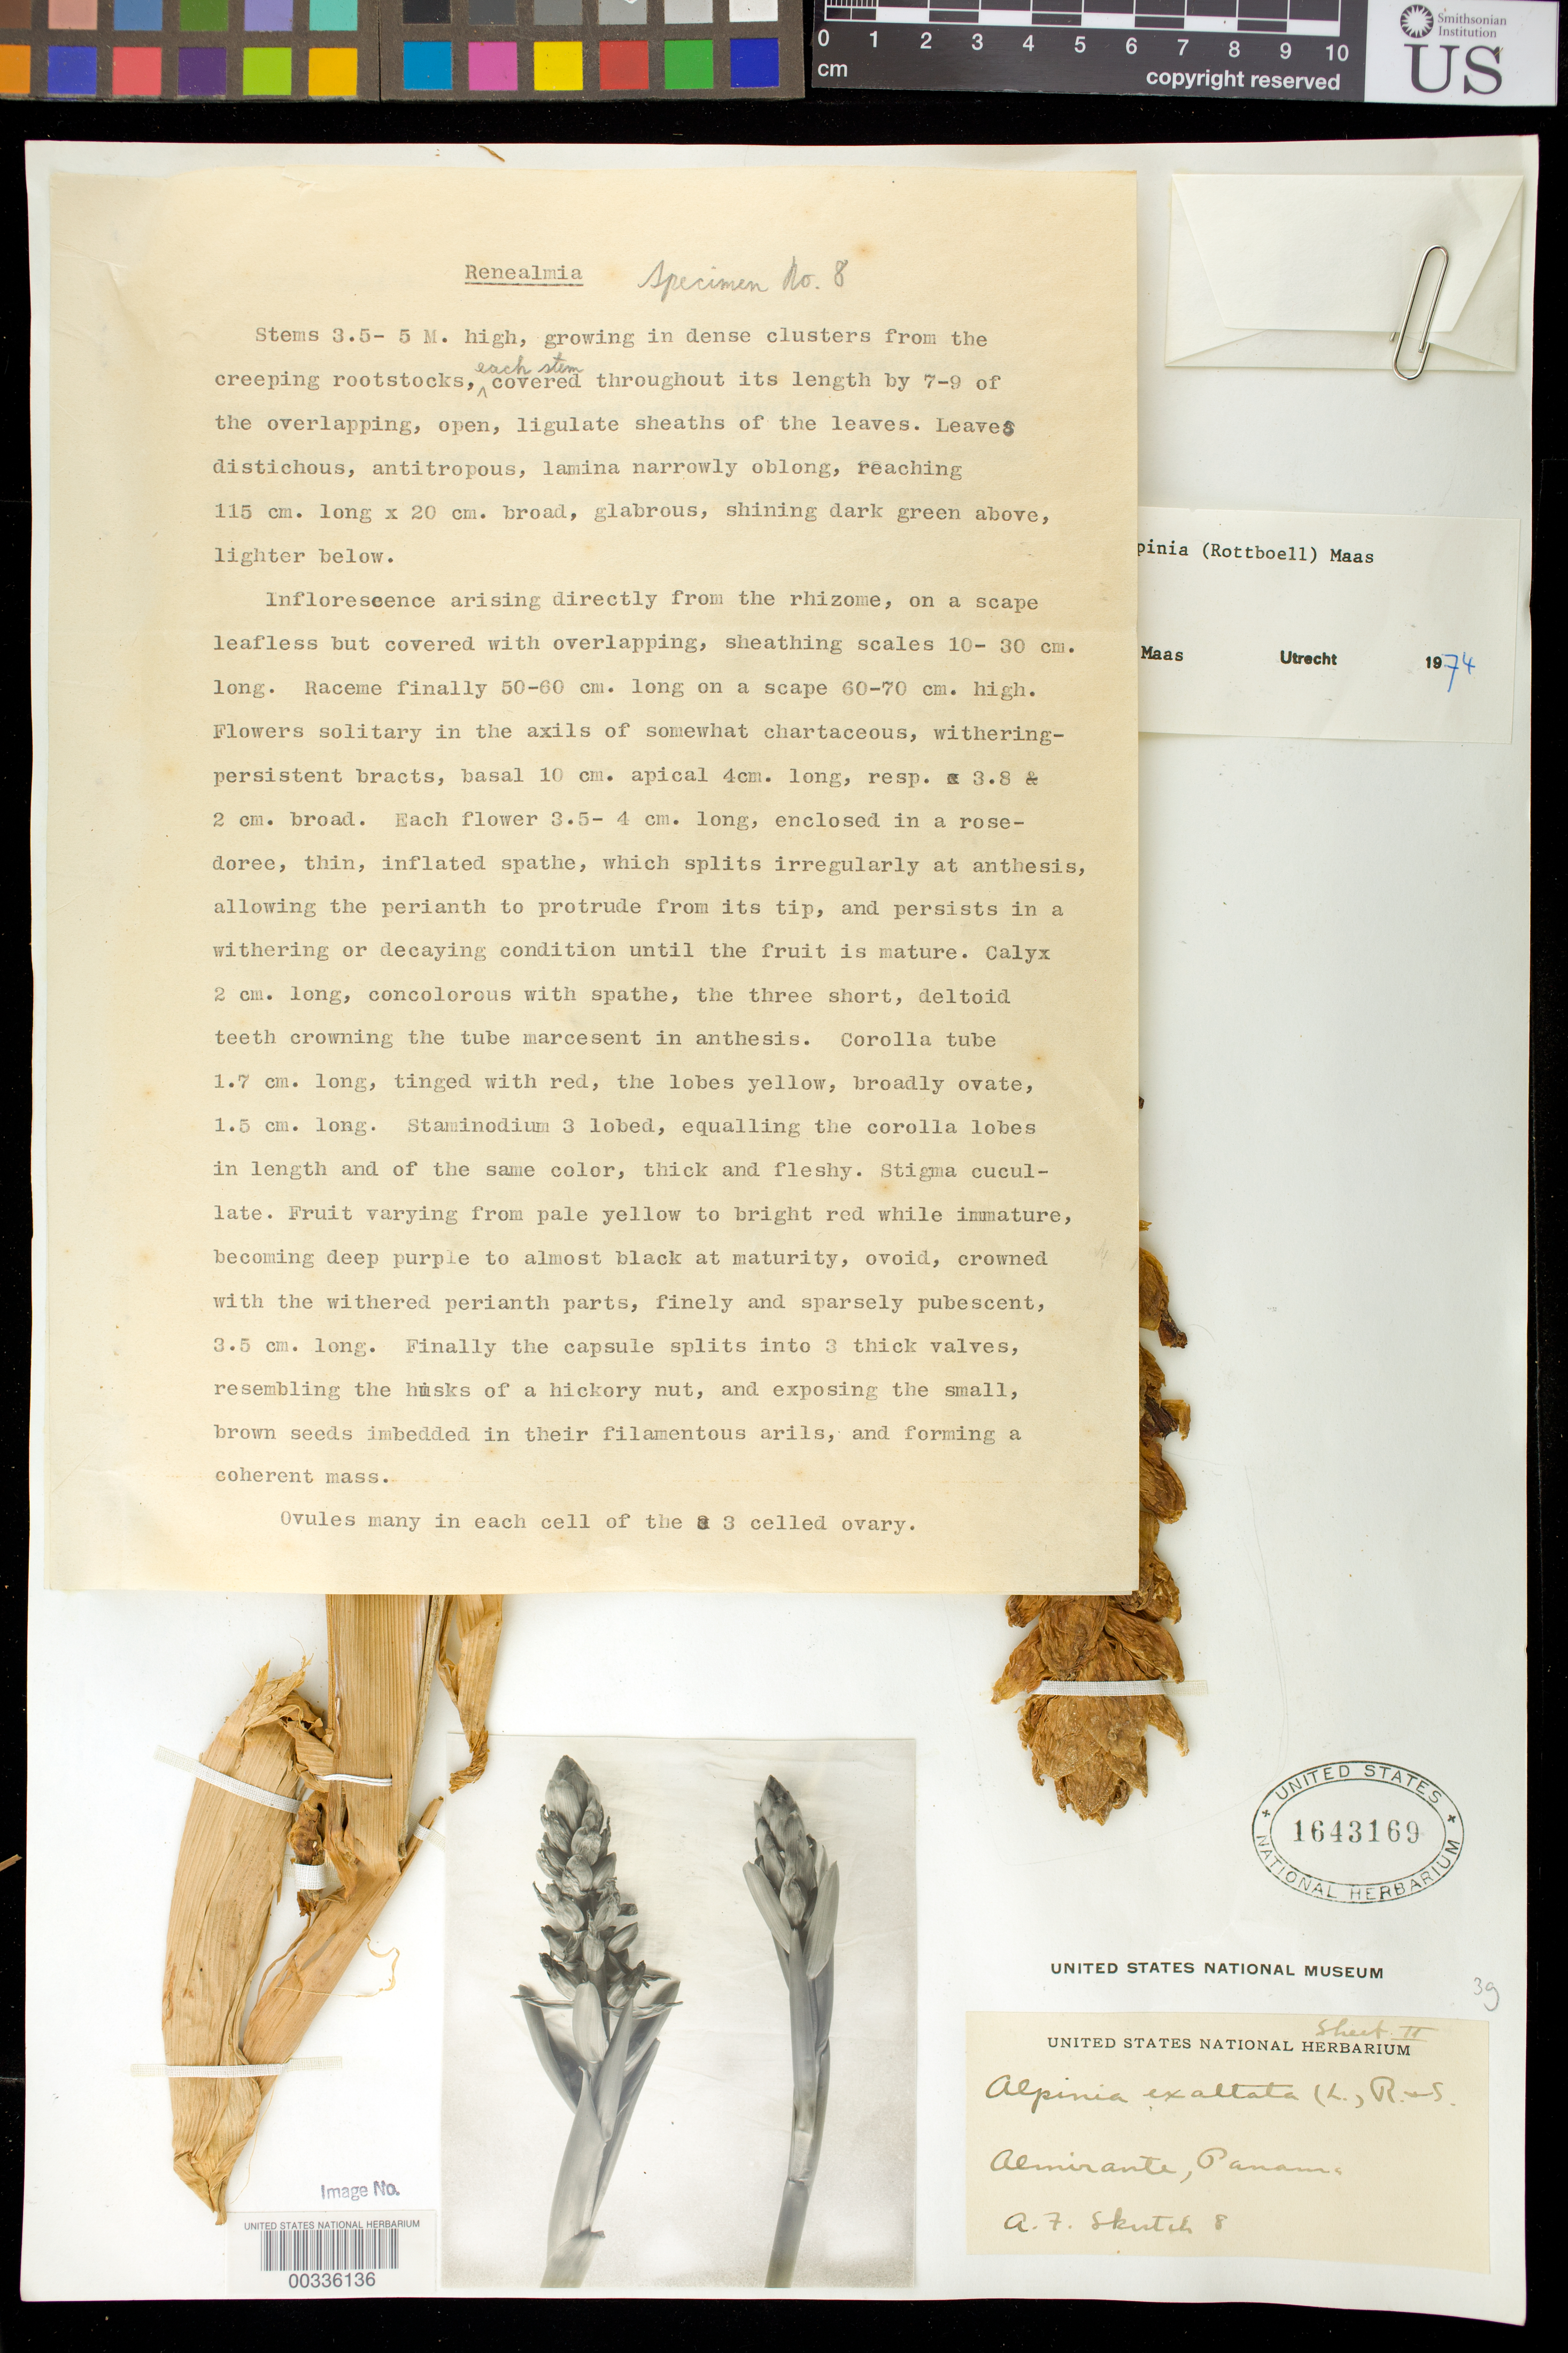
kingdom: Plantae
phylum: Tracheophyta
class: Liliopsida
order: Zingiberales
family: Zingiberaceae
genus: Renealmia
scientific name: Renealmia alpinia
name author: (Rottb.) Maas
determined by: Maas, Paul J. M.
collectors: A. F. Skutch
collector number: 8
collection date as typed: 20 Apr 1929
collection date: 1929-04-20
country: Panama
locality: Almirante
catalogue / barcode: US 1643169